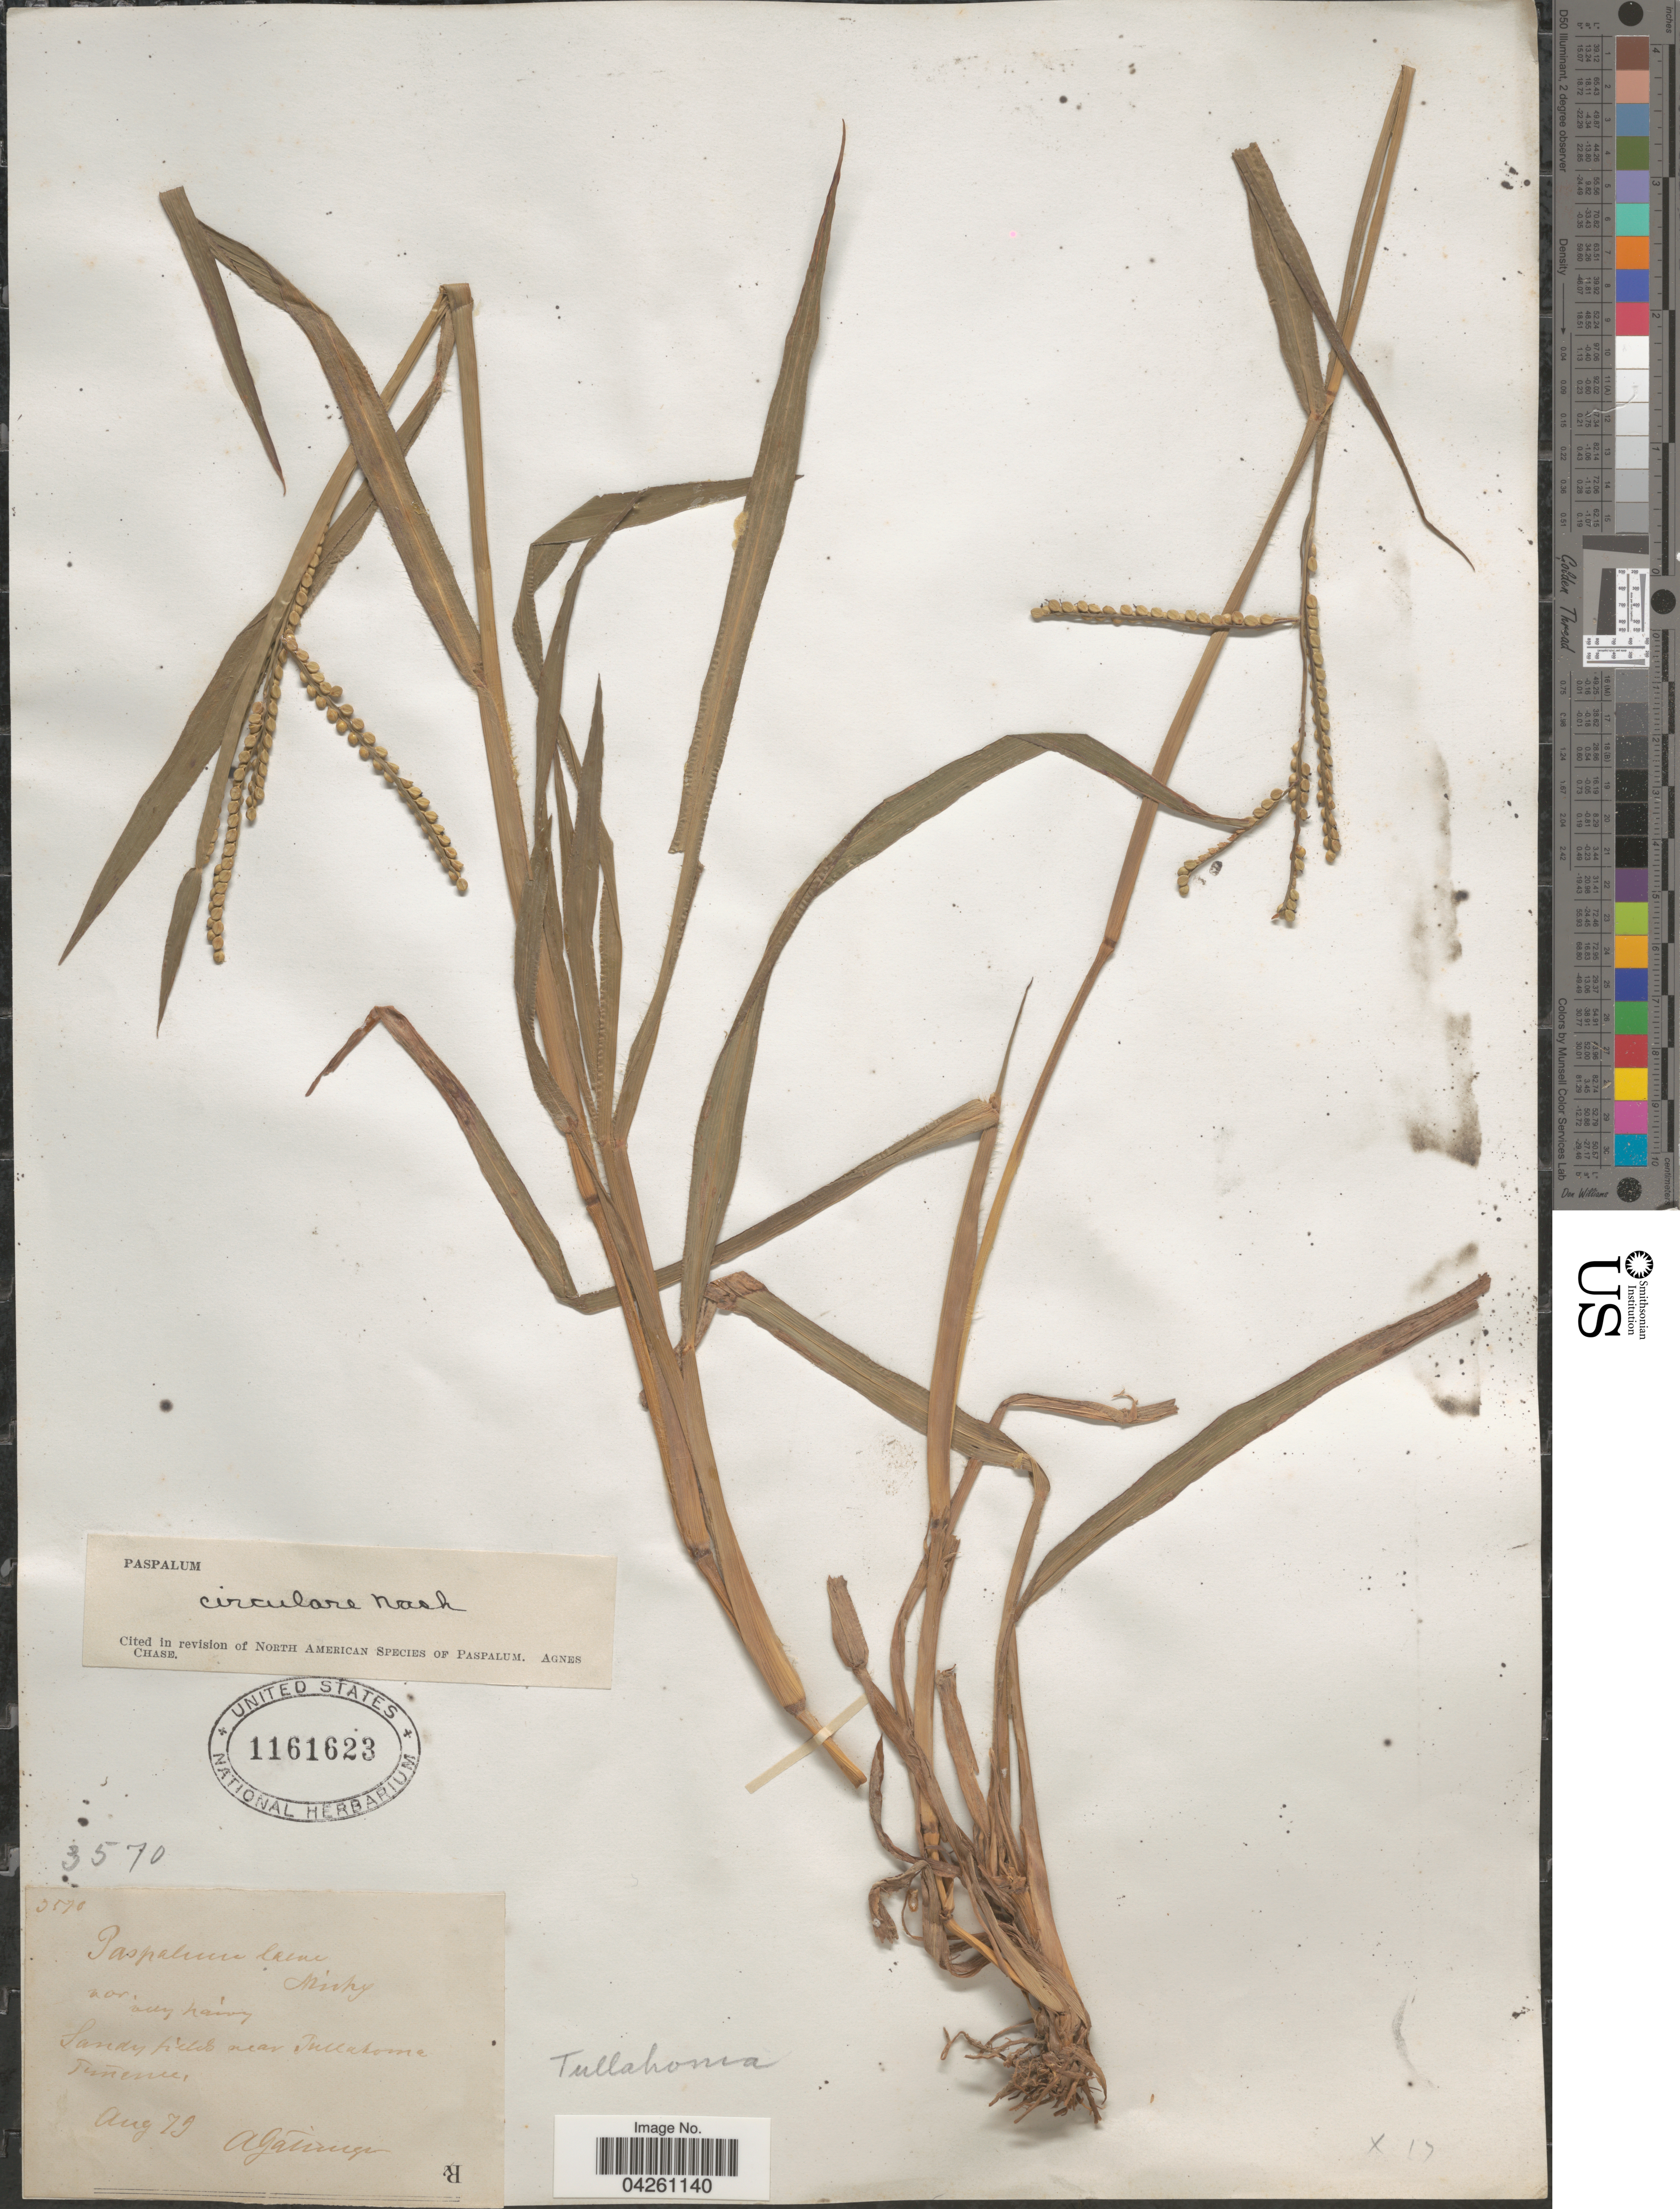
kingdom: Plantae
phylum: Tracheophyta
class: Liliopsida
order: Poales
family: Poaceae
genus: Paspalum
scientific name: Paspalum circulare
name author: Nash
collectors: A. Gattinger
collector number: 3570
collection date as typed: Transcribed d/m/y: /8/79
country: United States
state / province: Tennessee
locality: Tullahoma. Sandy fields near Tullahoma.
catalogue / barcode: US 1161623